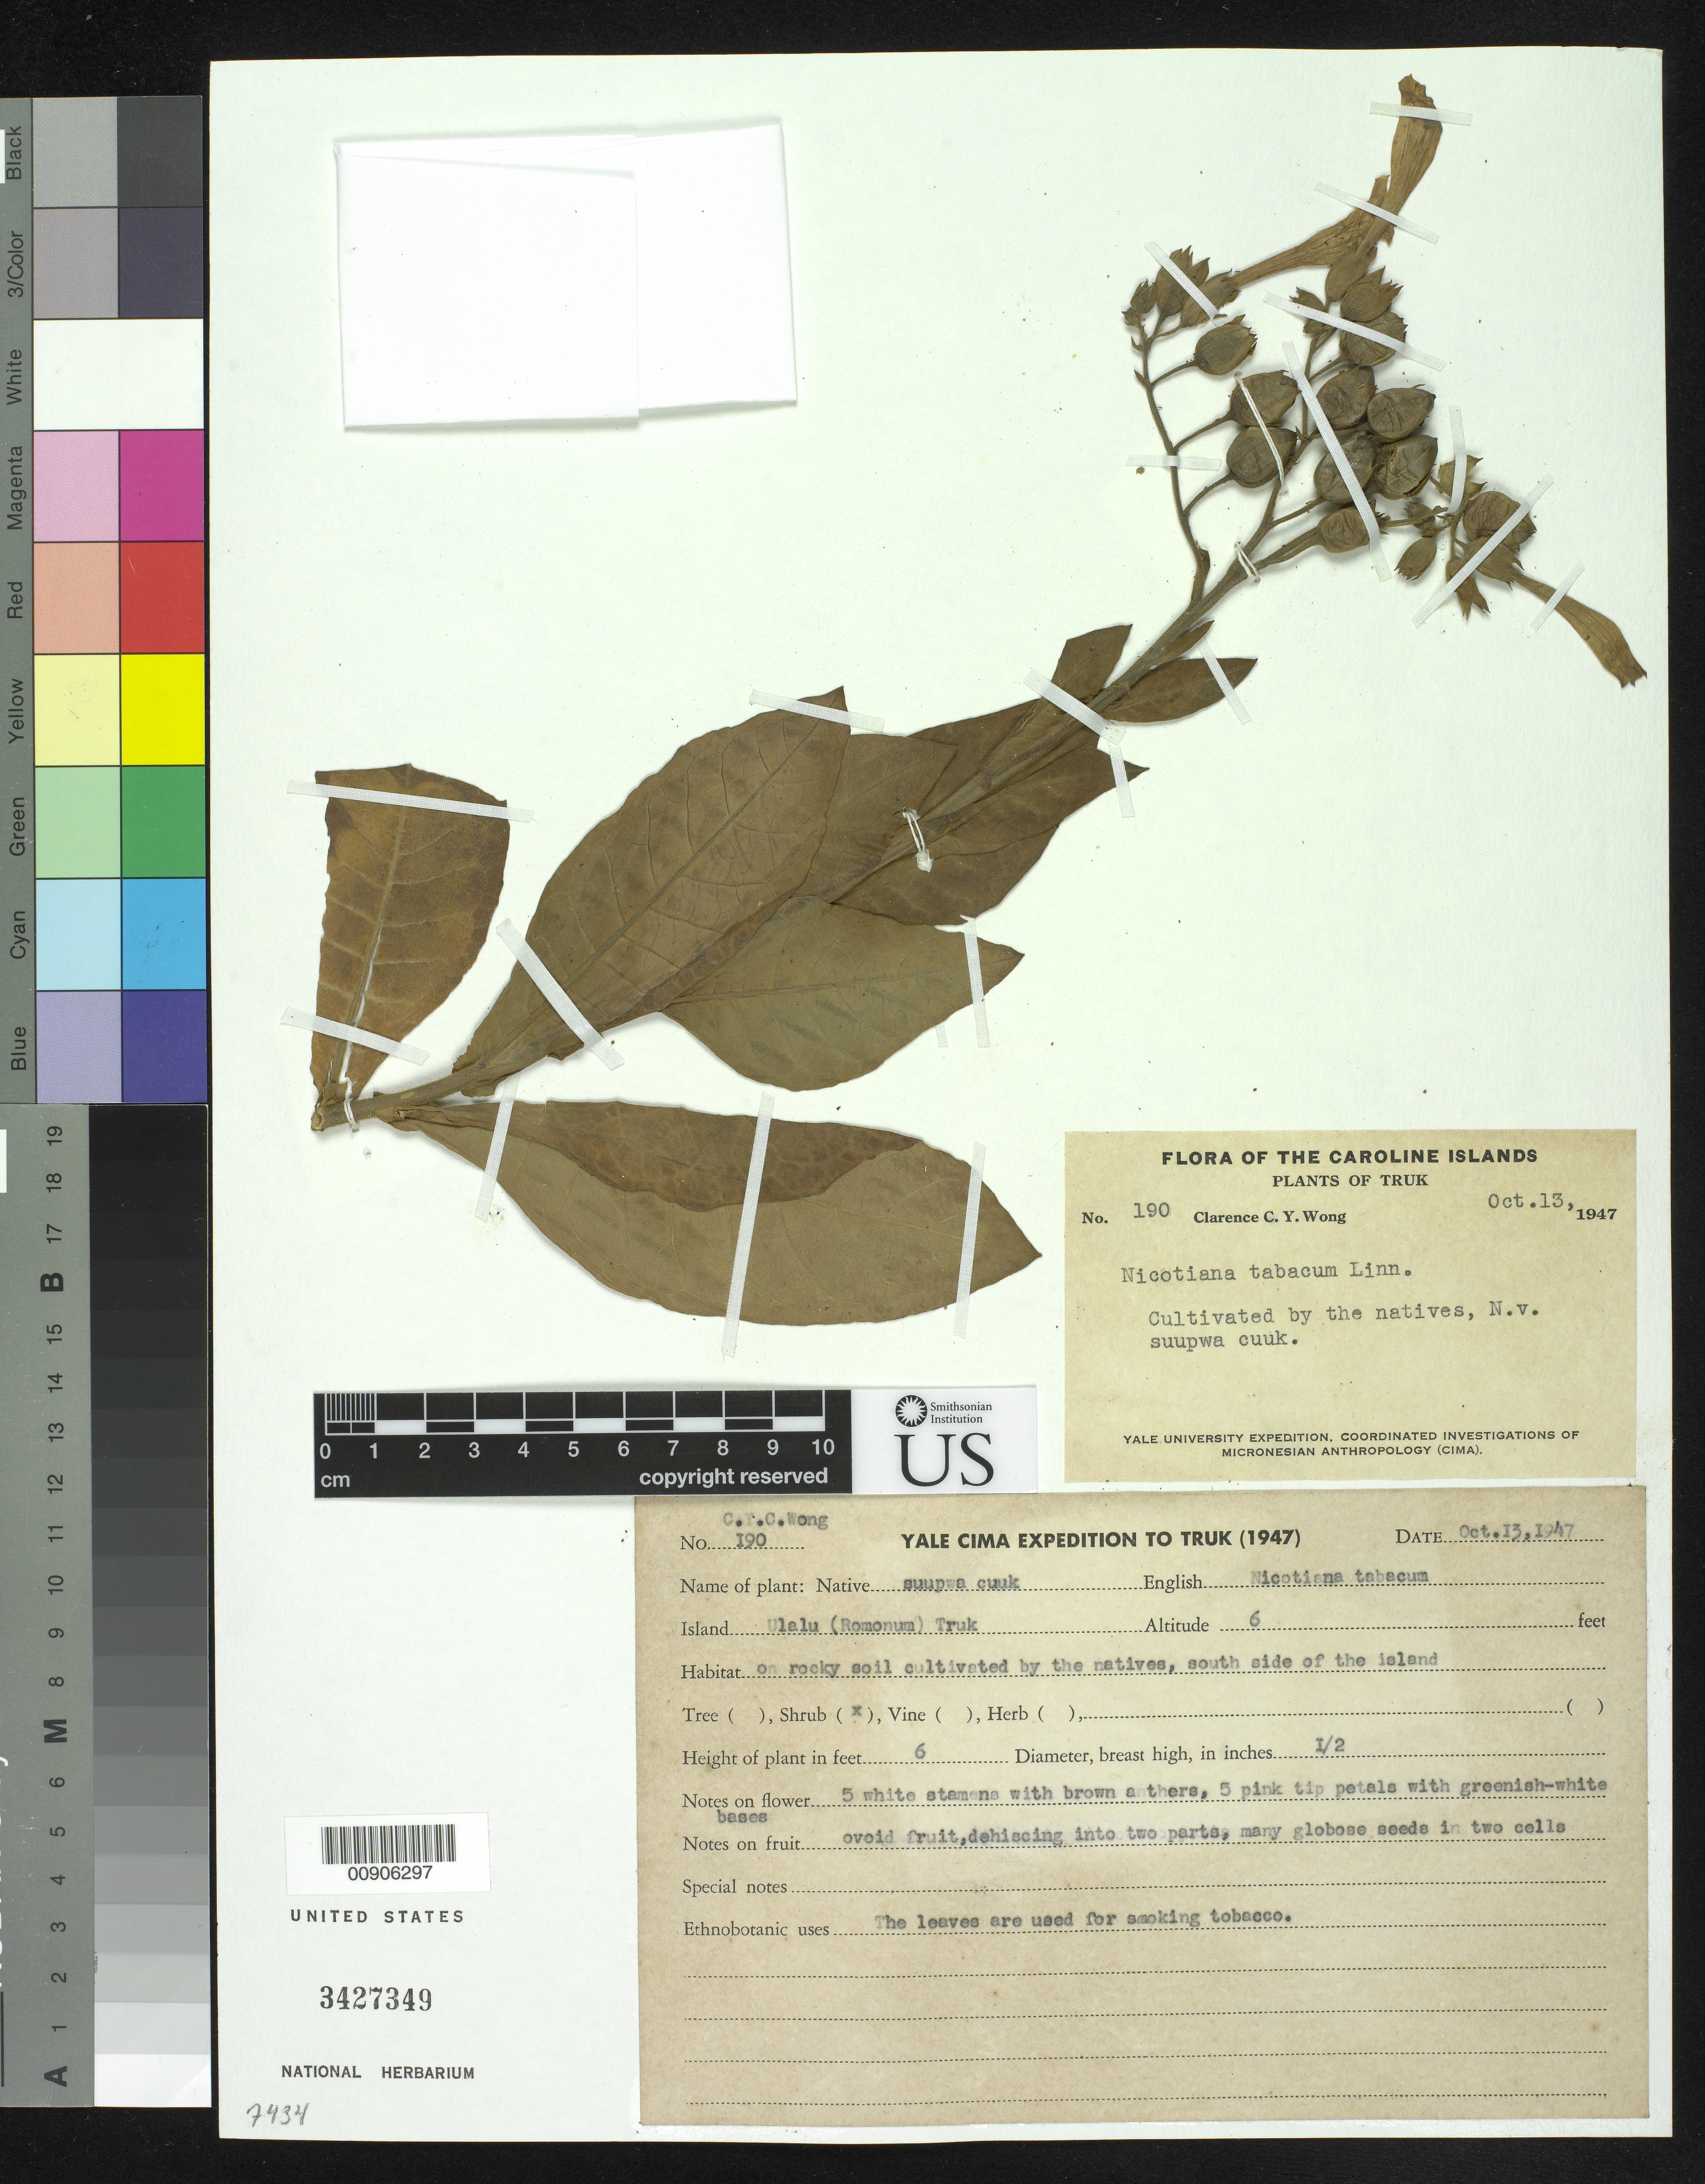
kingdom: Plantae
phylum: Tracheophyta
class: Magnoliopsida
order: Solanales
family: Solanaceae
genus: Nicotiana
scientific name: Nicotiana tabacum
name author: L.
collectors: C. Wong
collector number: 190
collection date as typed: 13 Oct 1947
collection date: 1947-10-13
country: Micronesia, Federated States of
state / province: Truk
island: Romonum [Ulalu]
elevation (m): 2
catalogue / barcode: US 3427349